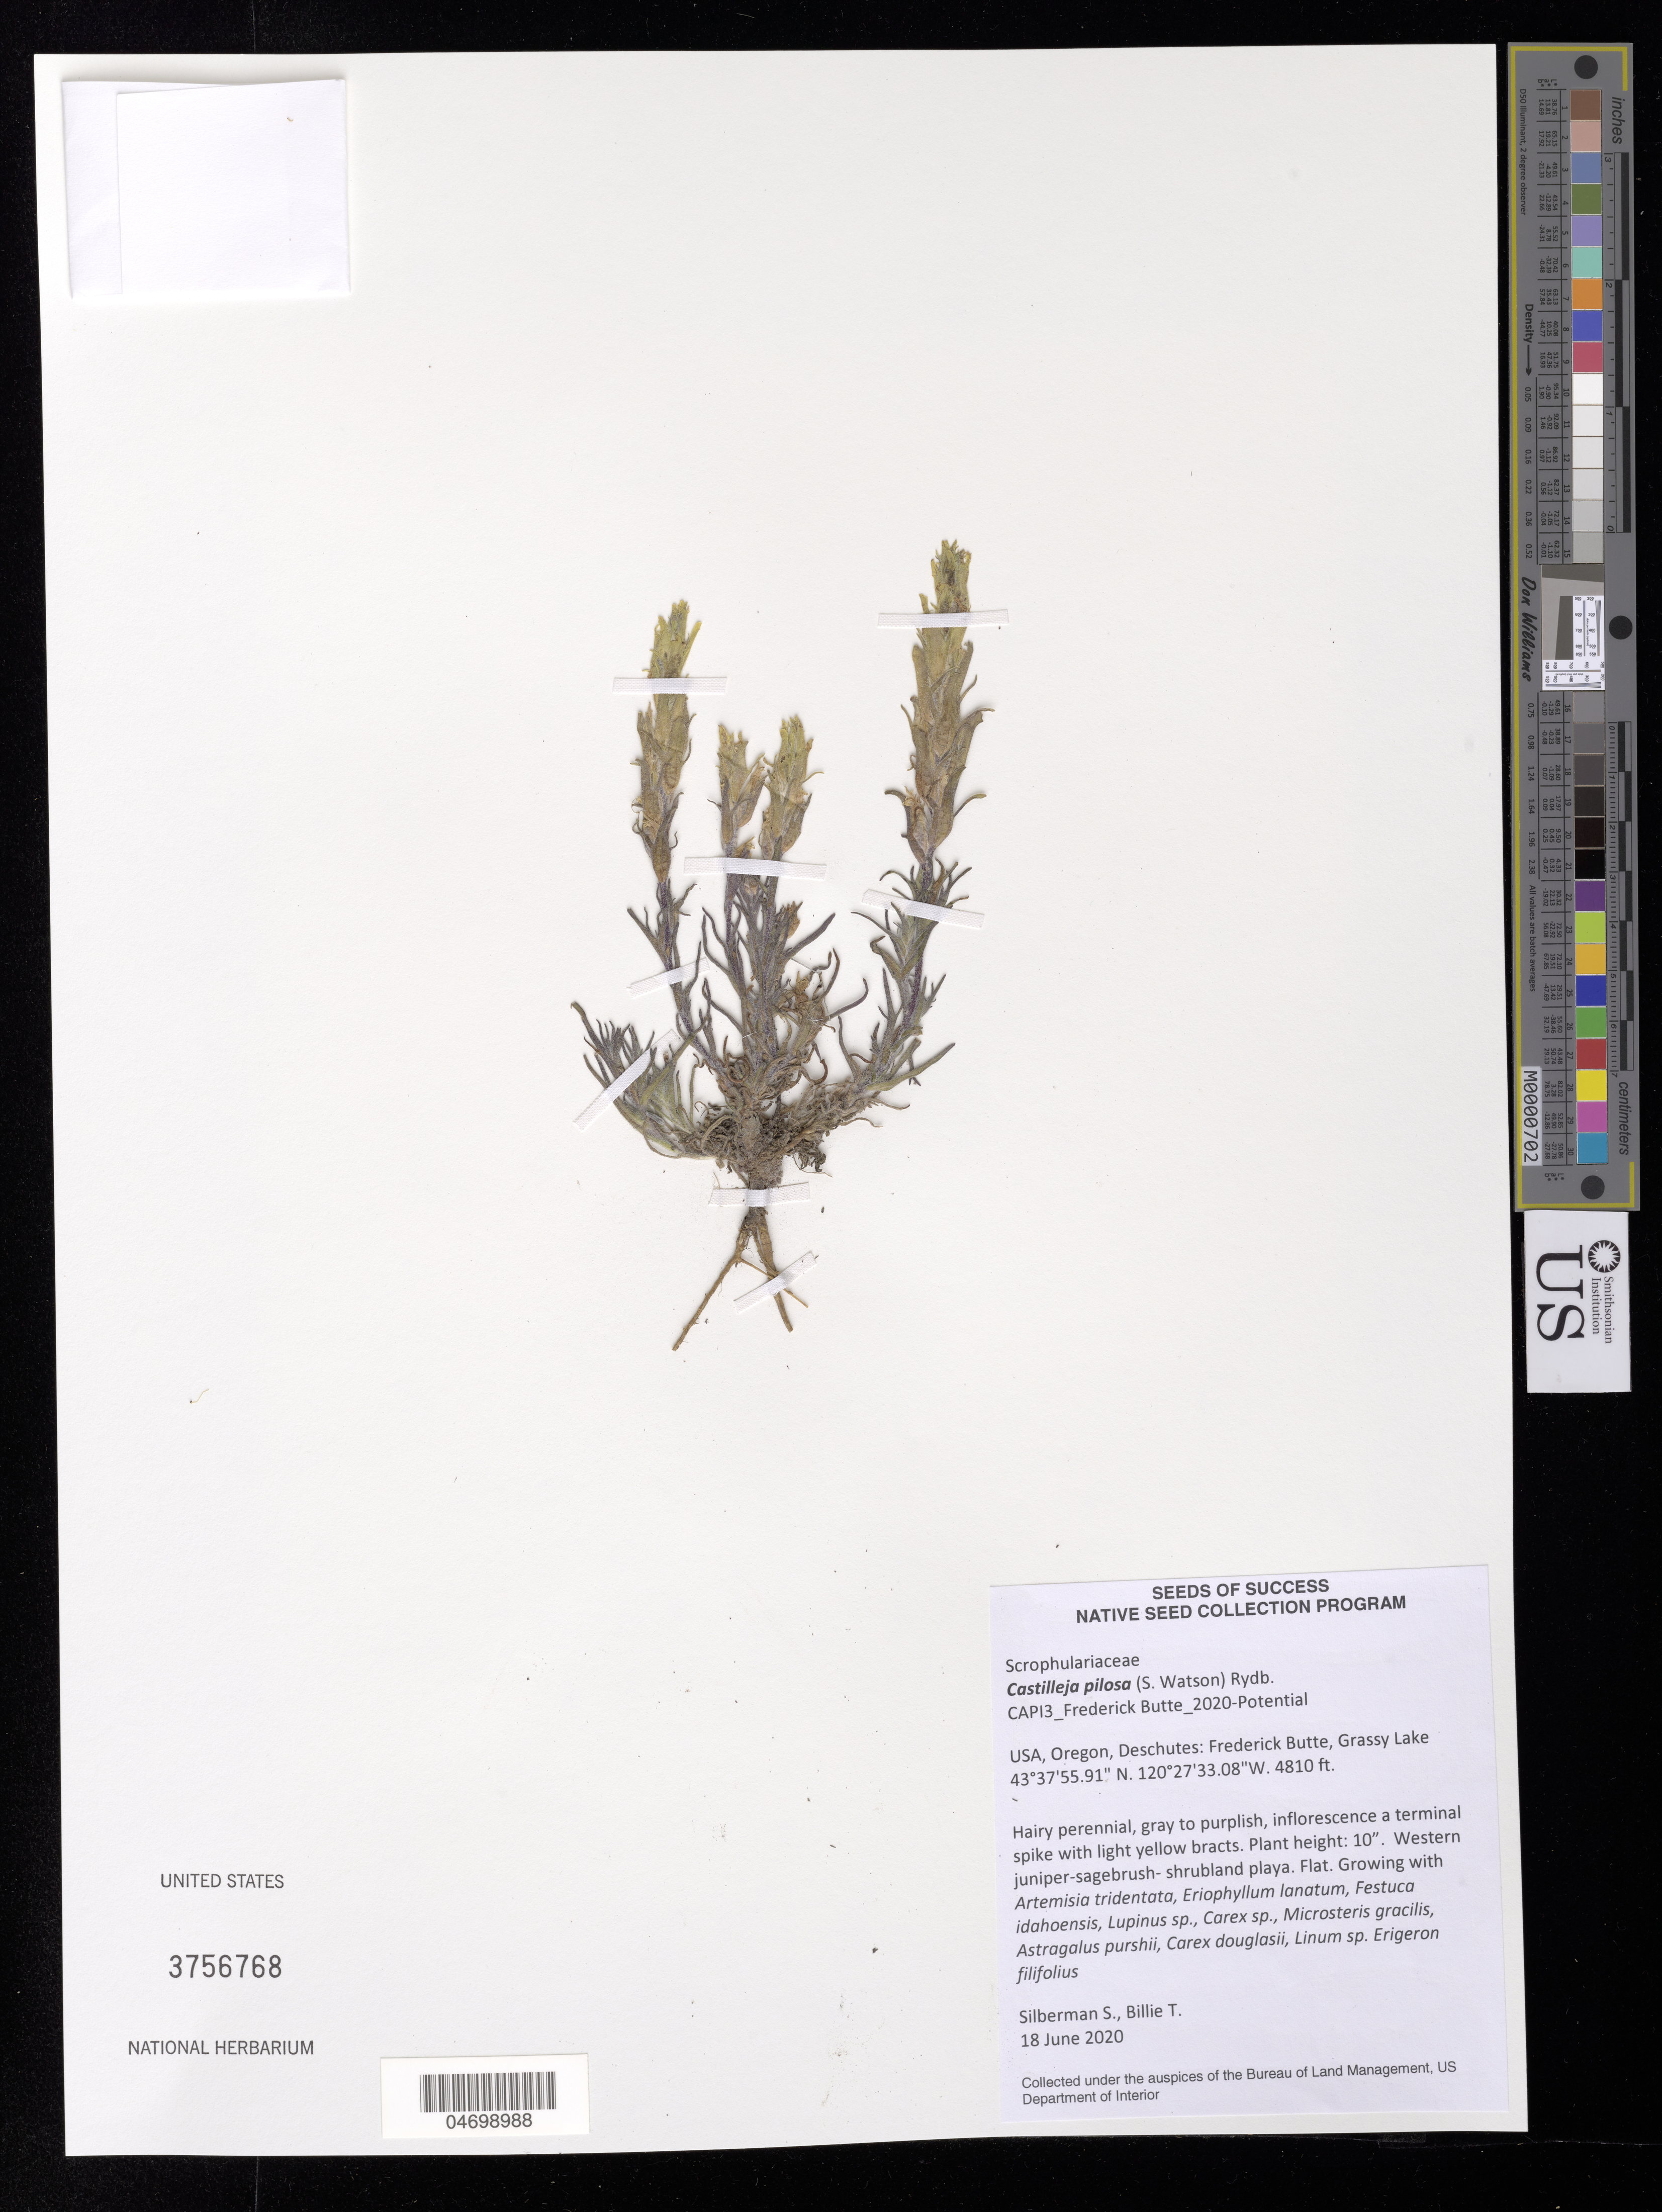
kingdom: Plantae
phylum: Tracheophyta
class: Magnoliopsida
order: Lamiales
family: Orobanchaceae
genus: Castilleja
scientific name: Castilleja pilosa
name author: (S. Watson) Rydb.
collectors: S. Silberman & T. Billie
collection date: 2020-06-18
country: United States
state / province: Oregon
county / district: Deschutes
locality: Frederick Butte, Grassy Lake.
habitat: Western juniper-sagebrush-shrubland playa. Flat. With Lupinus sp., Carex sp., Linum sp., etc.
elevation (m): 1466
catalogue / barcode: US 3756768